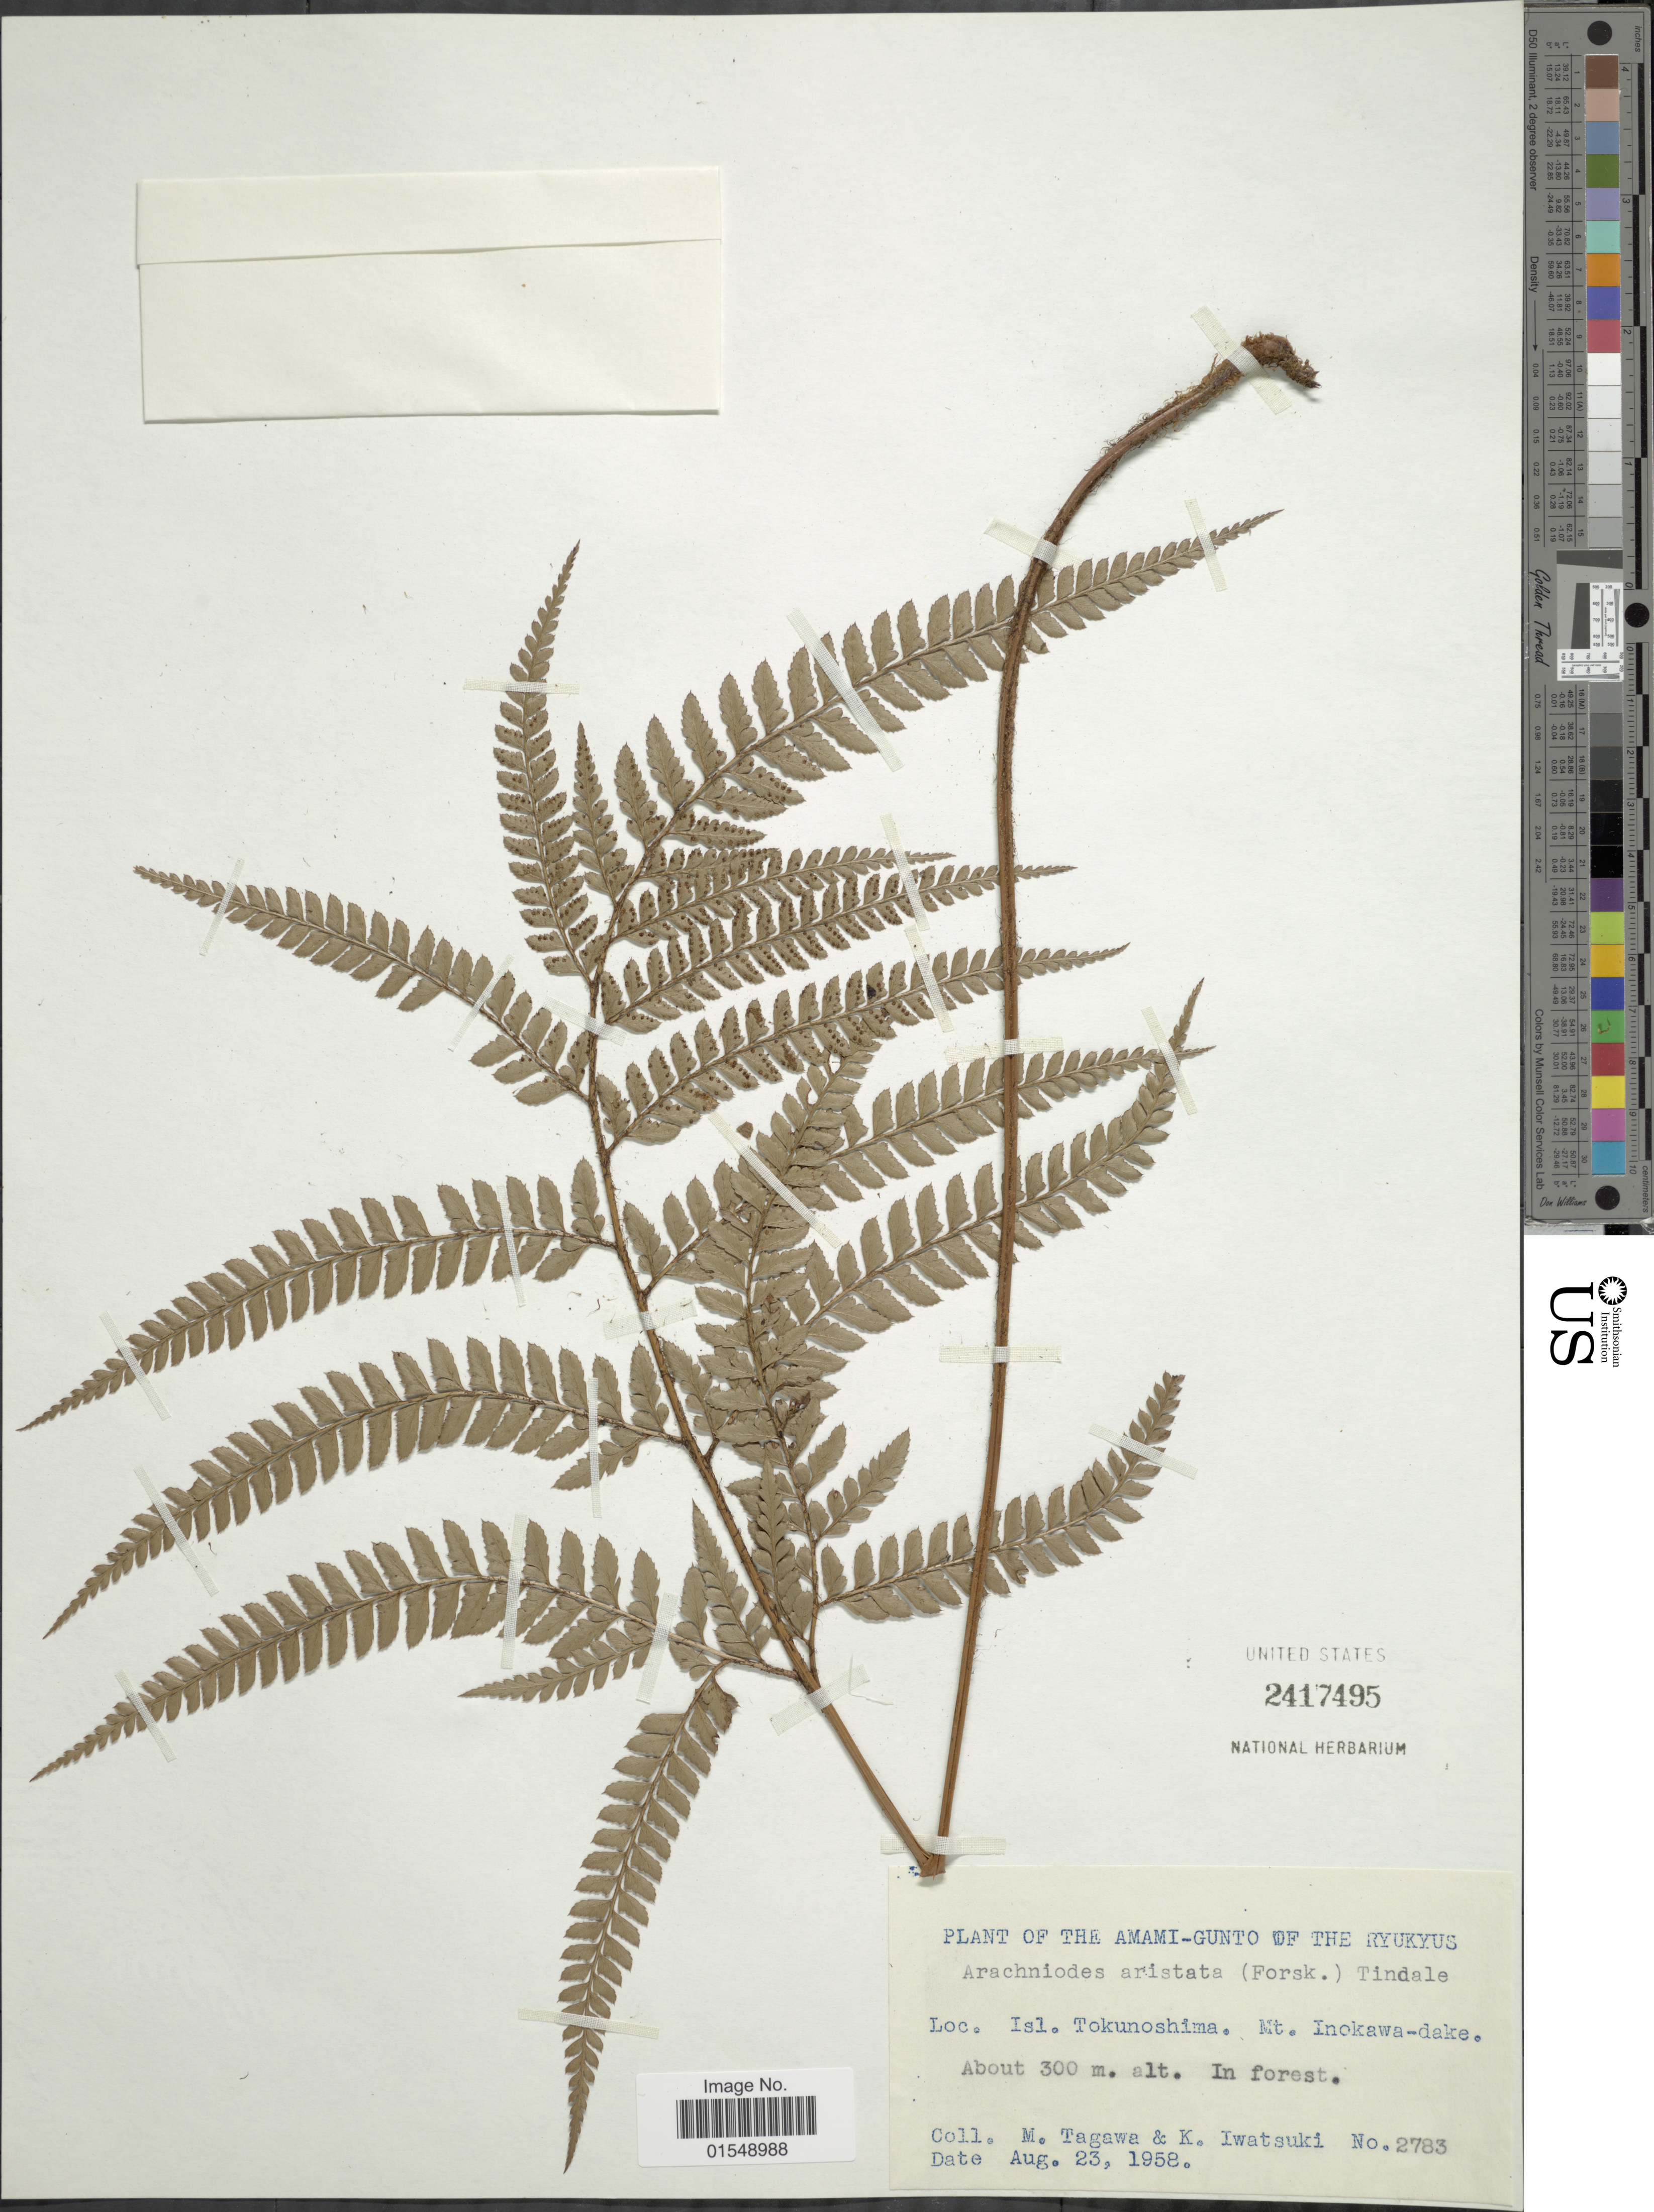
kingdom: Plantae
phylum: Tracheophyta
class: Polypodiopsida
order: Polypodiales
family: Dryopteridaceae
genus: Arachniodes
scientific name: Arachniodes aristata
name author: (G. Forst.) Tindale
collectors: M. Tagawa & K. Iwatsuki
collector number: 2783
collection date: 1958-08-23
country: Japan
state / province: Okinawa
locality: Amami-Gunto of the Ryukyus, Isl. Tokunoshima, Mt. Inokawa- dake.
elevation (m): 300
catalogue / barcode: US 2417495